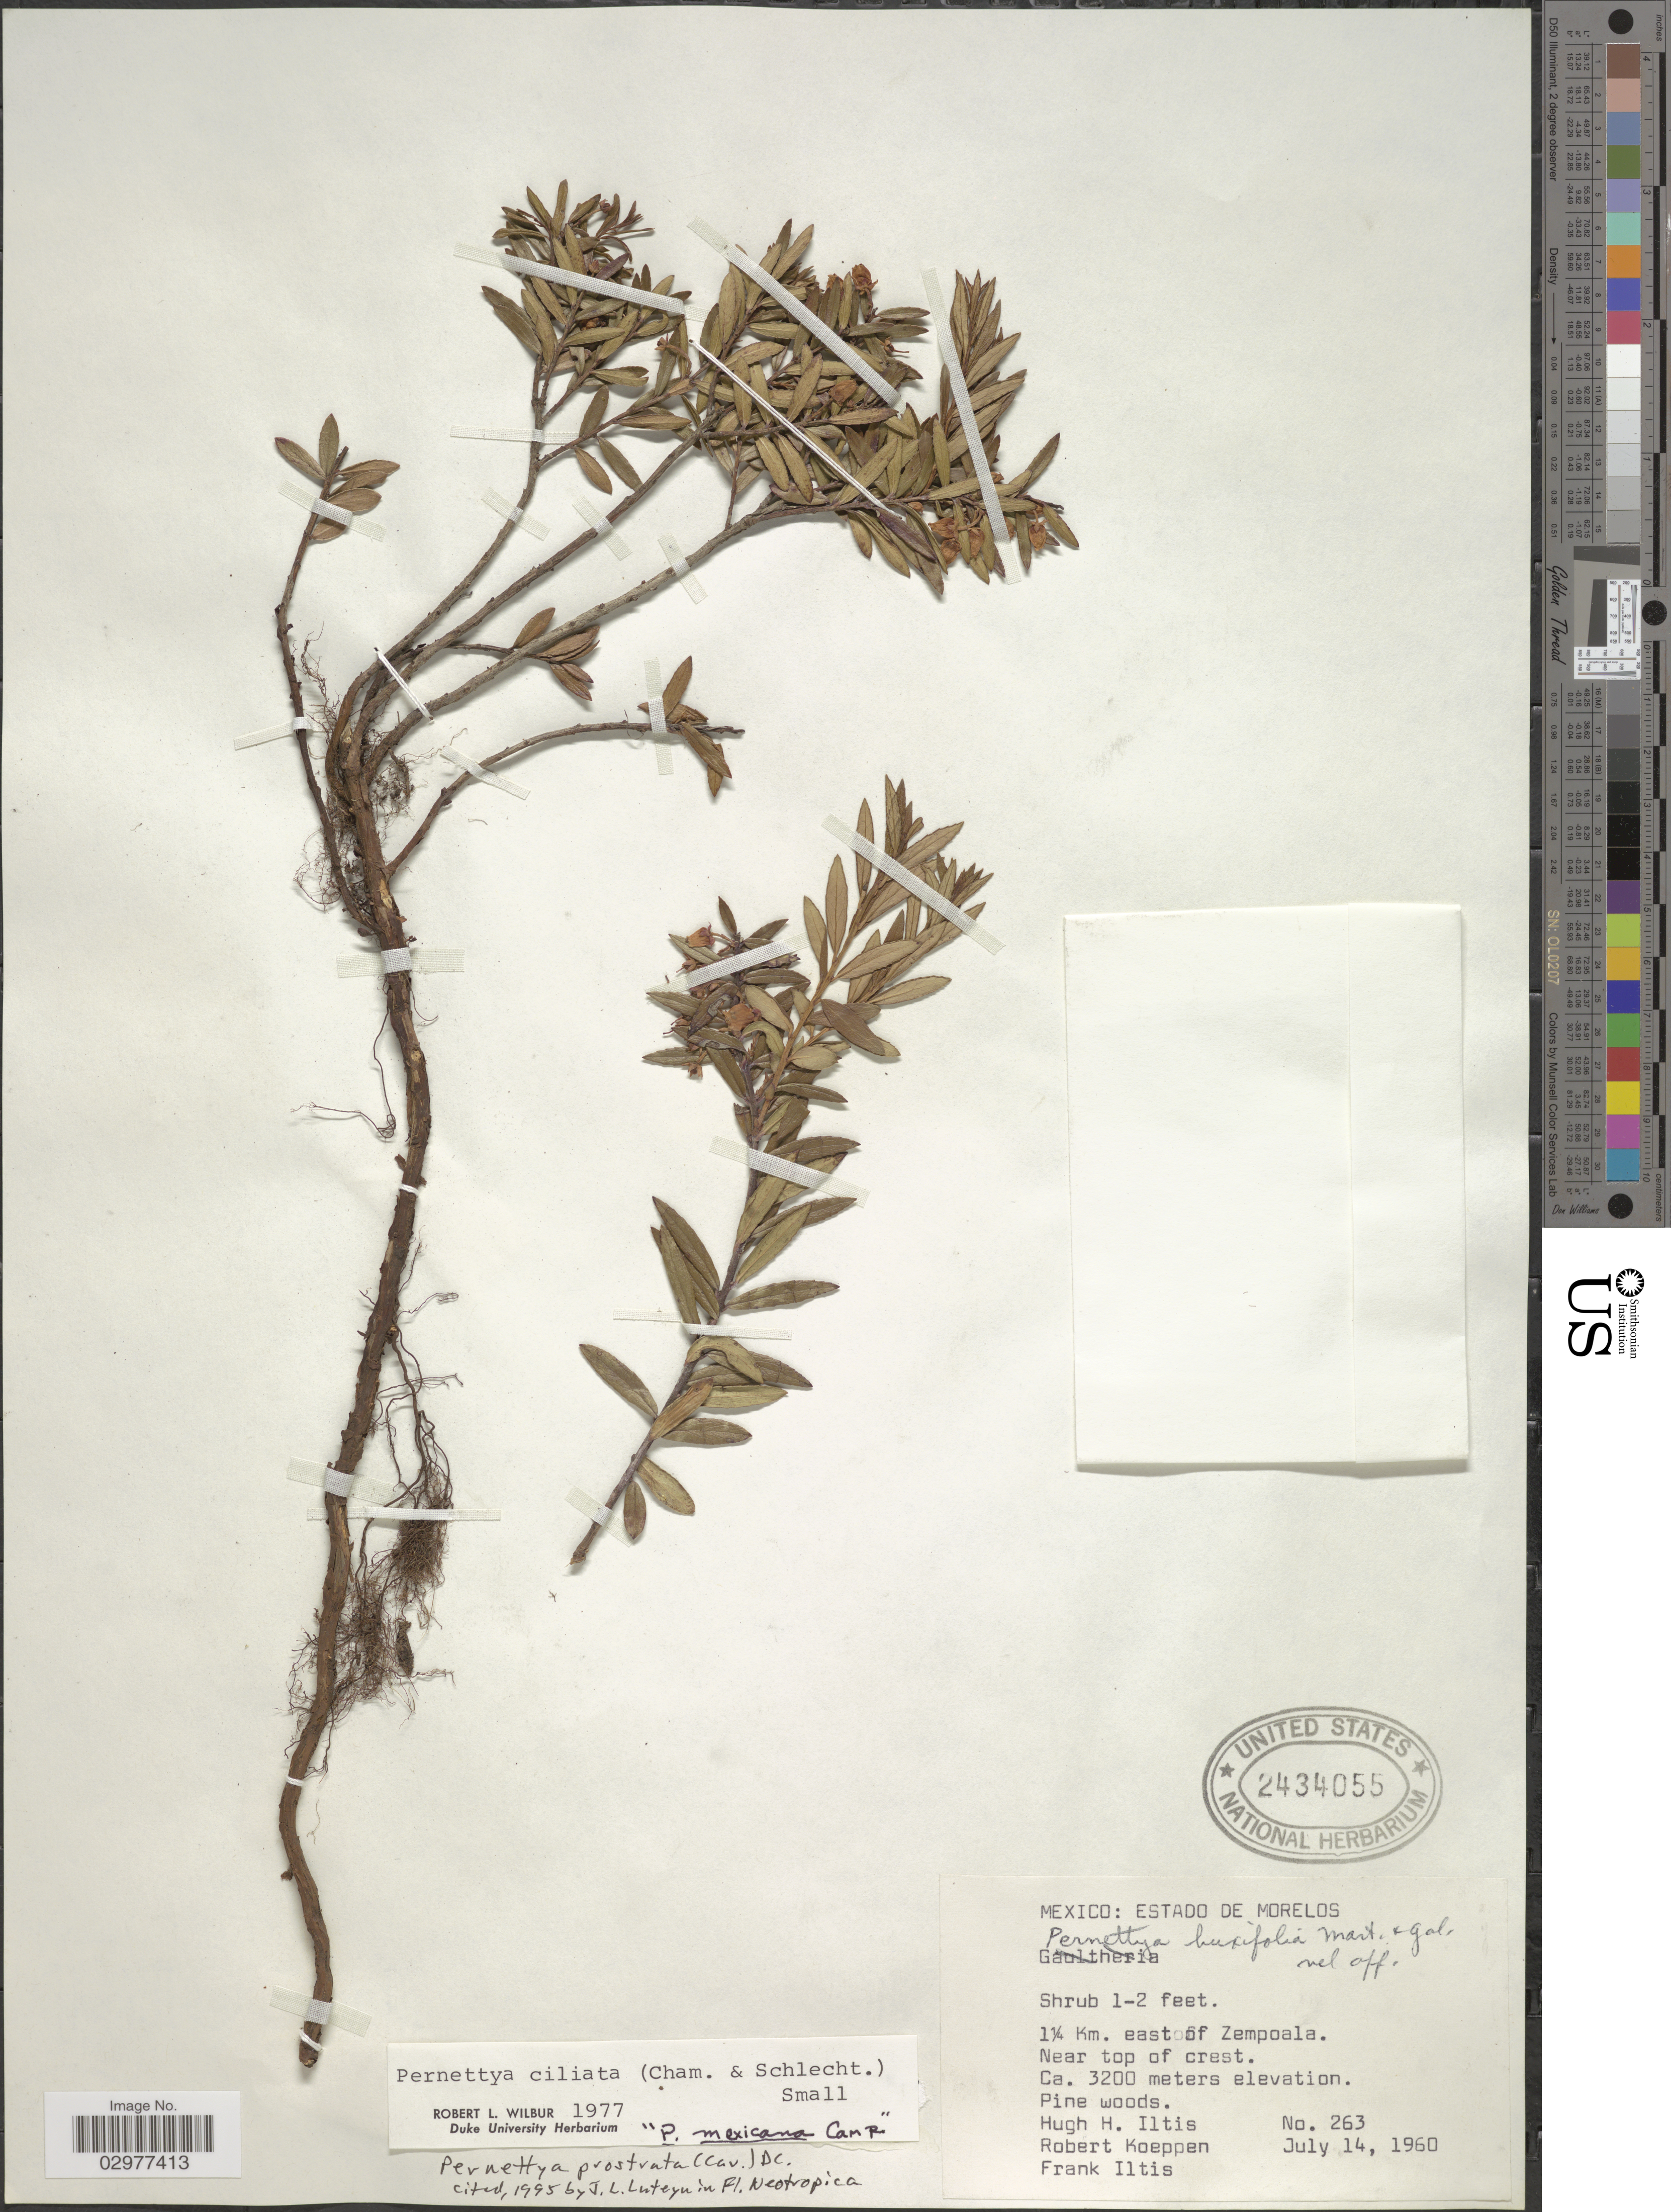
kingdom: Plantae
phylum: Tracheophyta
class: Magnoliopsida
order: Ericales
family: Ericaceae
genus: Pernettya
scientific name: Pernettya prostrata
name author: (Cav.) DC.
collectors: H. Iltis, R. C. Koeppen & F. S. Iltis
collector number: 263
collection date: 1960-07-14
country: Mexico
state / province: Morelos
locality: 1¼ Km. east of Zempoala. Near top of crest.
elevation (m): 3200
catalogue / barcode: US 2434055